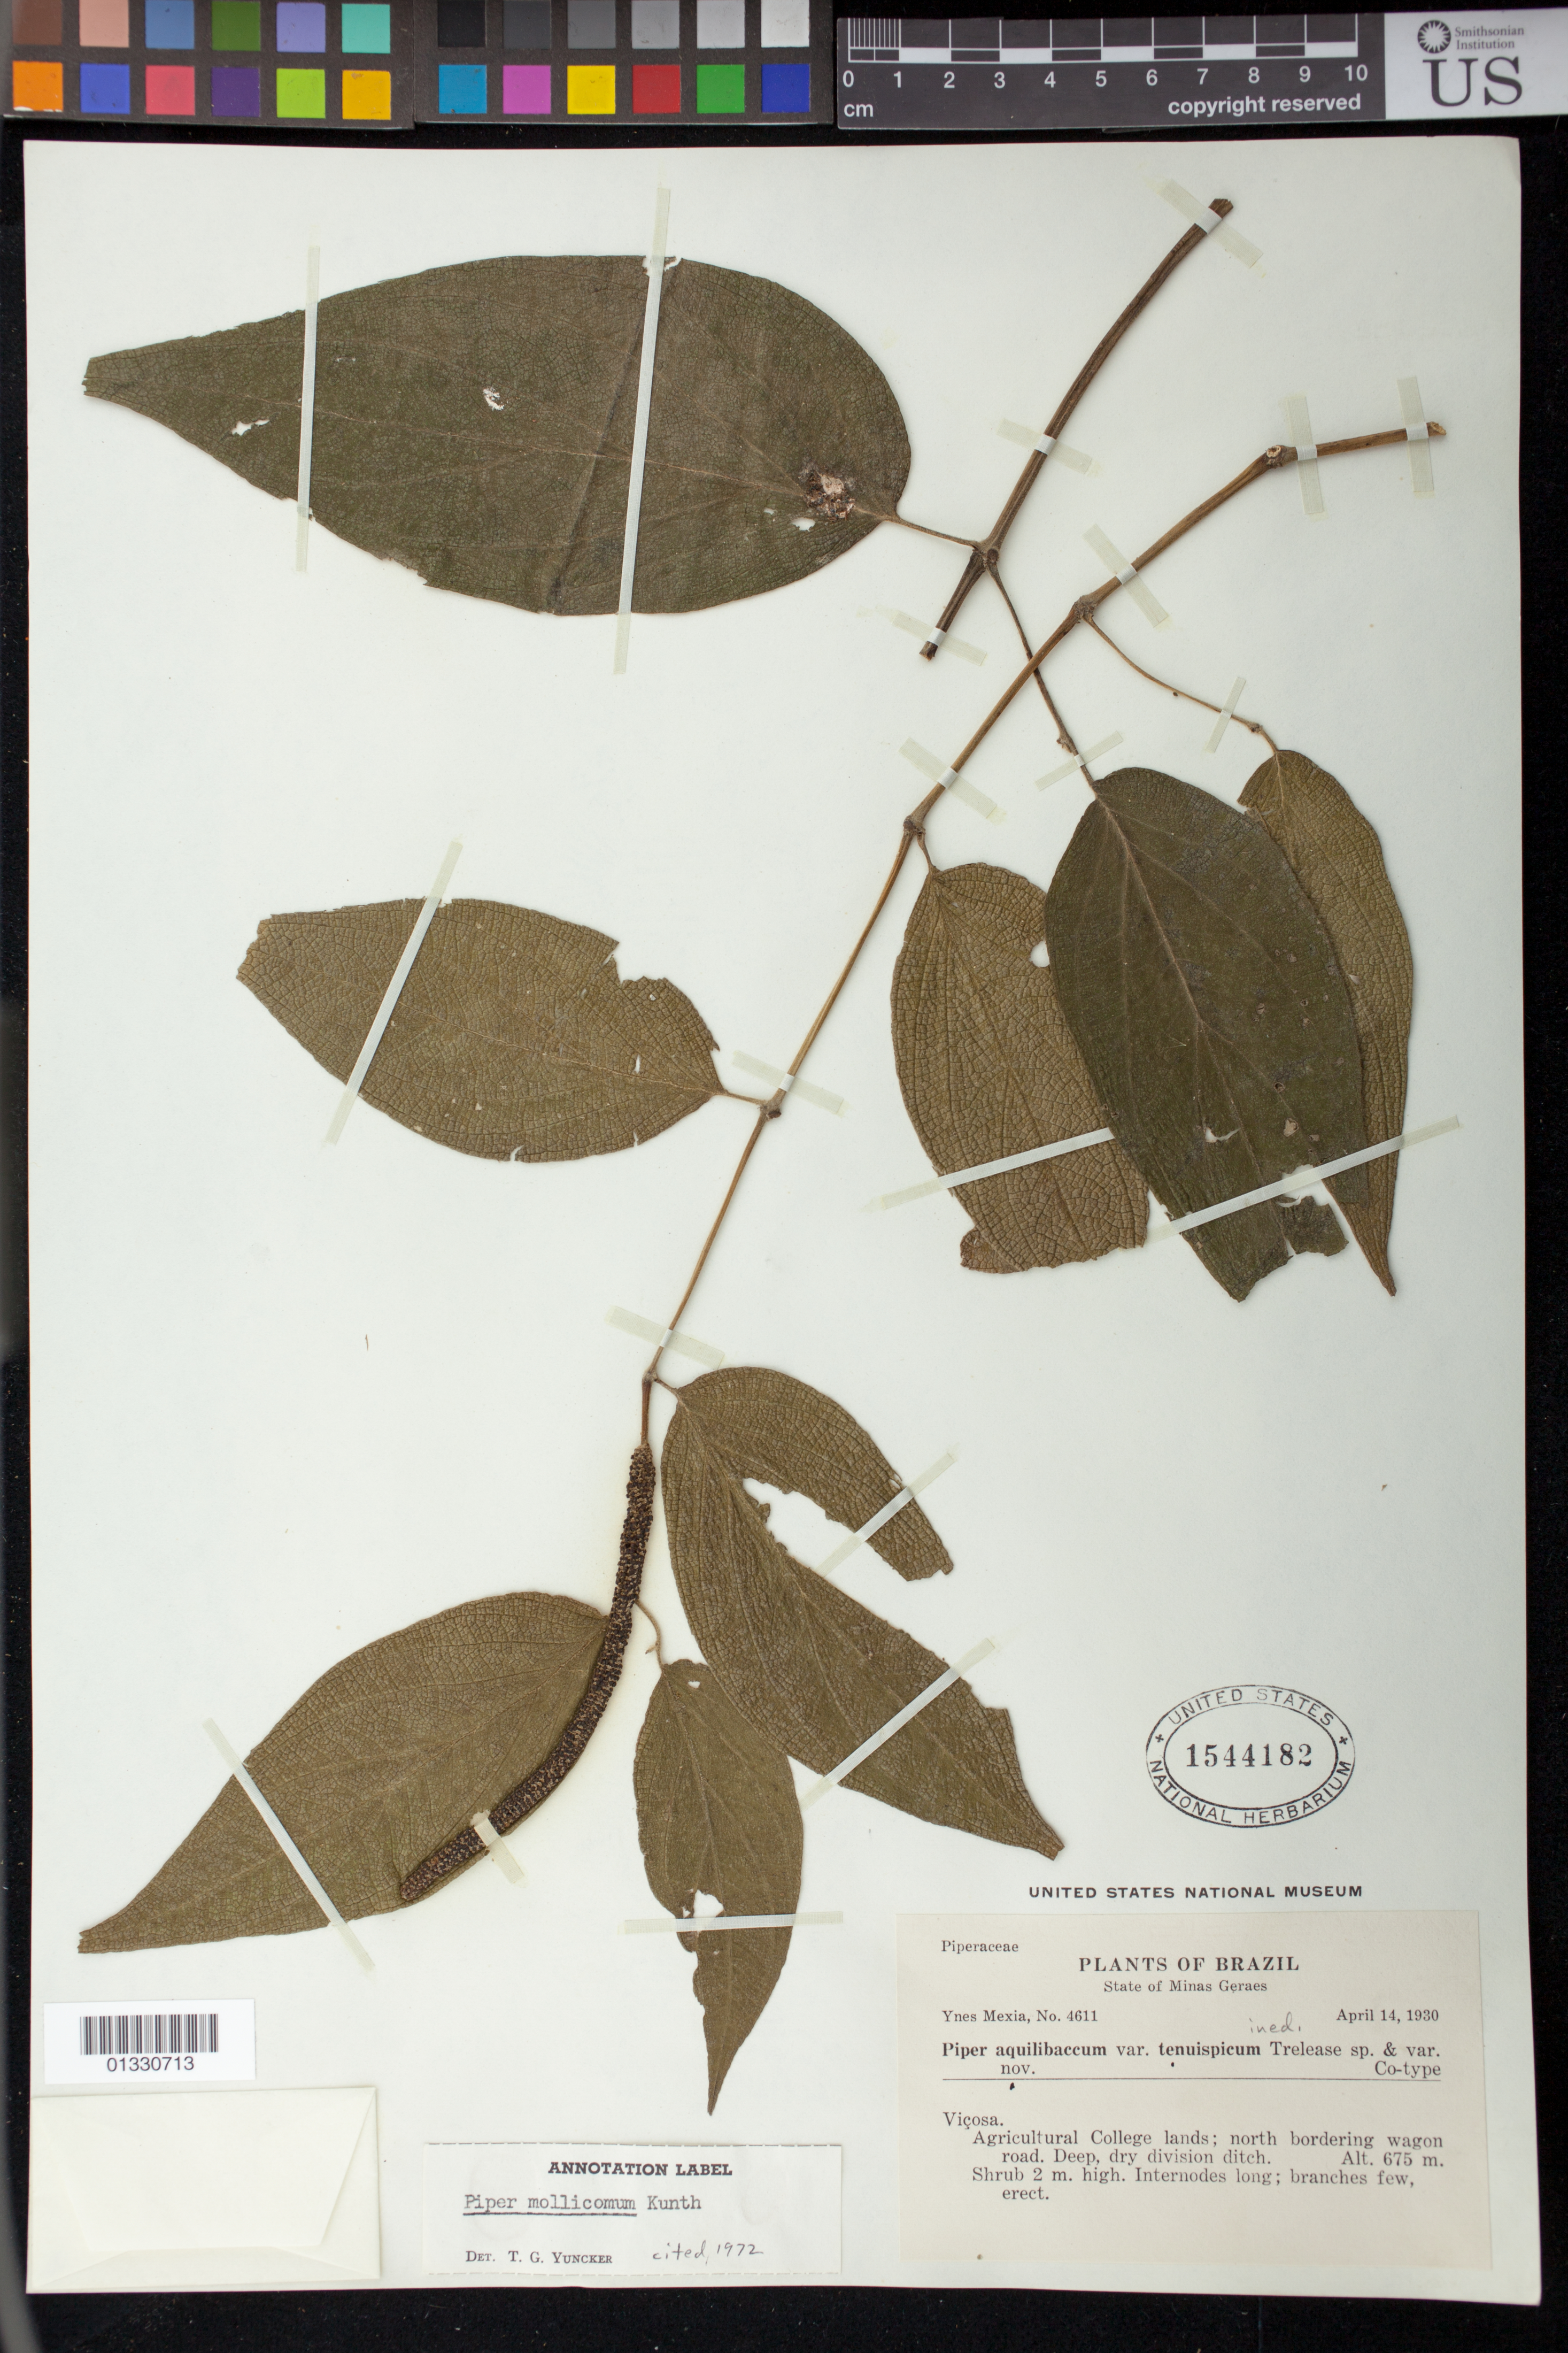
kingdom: Plantae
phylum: Tracheophyta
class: Magnoliopsida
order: Piperales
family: Piperaceae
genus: Piper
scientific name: Piper mollicomum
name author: Kunth ex Steud.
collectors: Y. Mexia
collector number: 4611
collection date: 1930-04-14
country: Brazil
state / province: Minas Gerais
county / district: Viçosa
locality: Agricultural College lands, north bordering wagon road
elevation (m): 675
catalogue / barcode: US 1544182